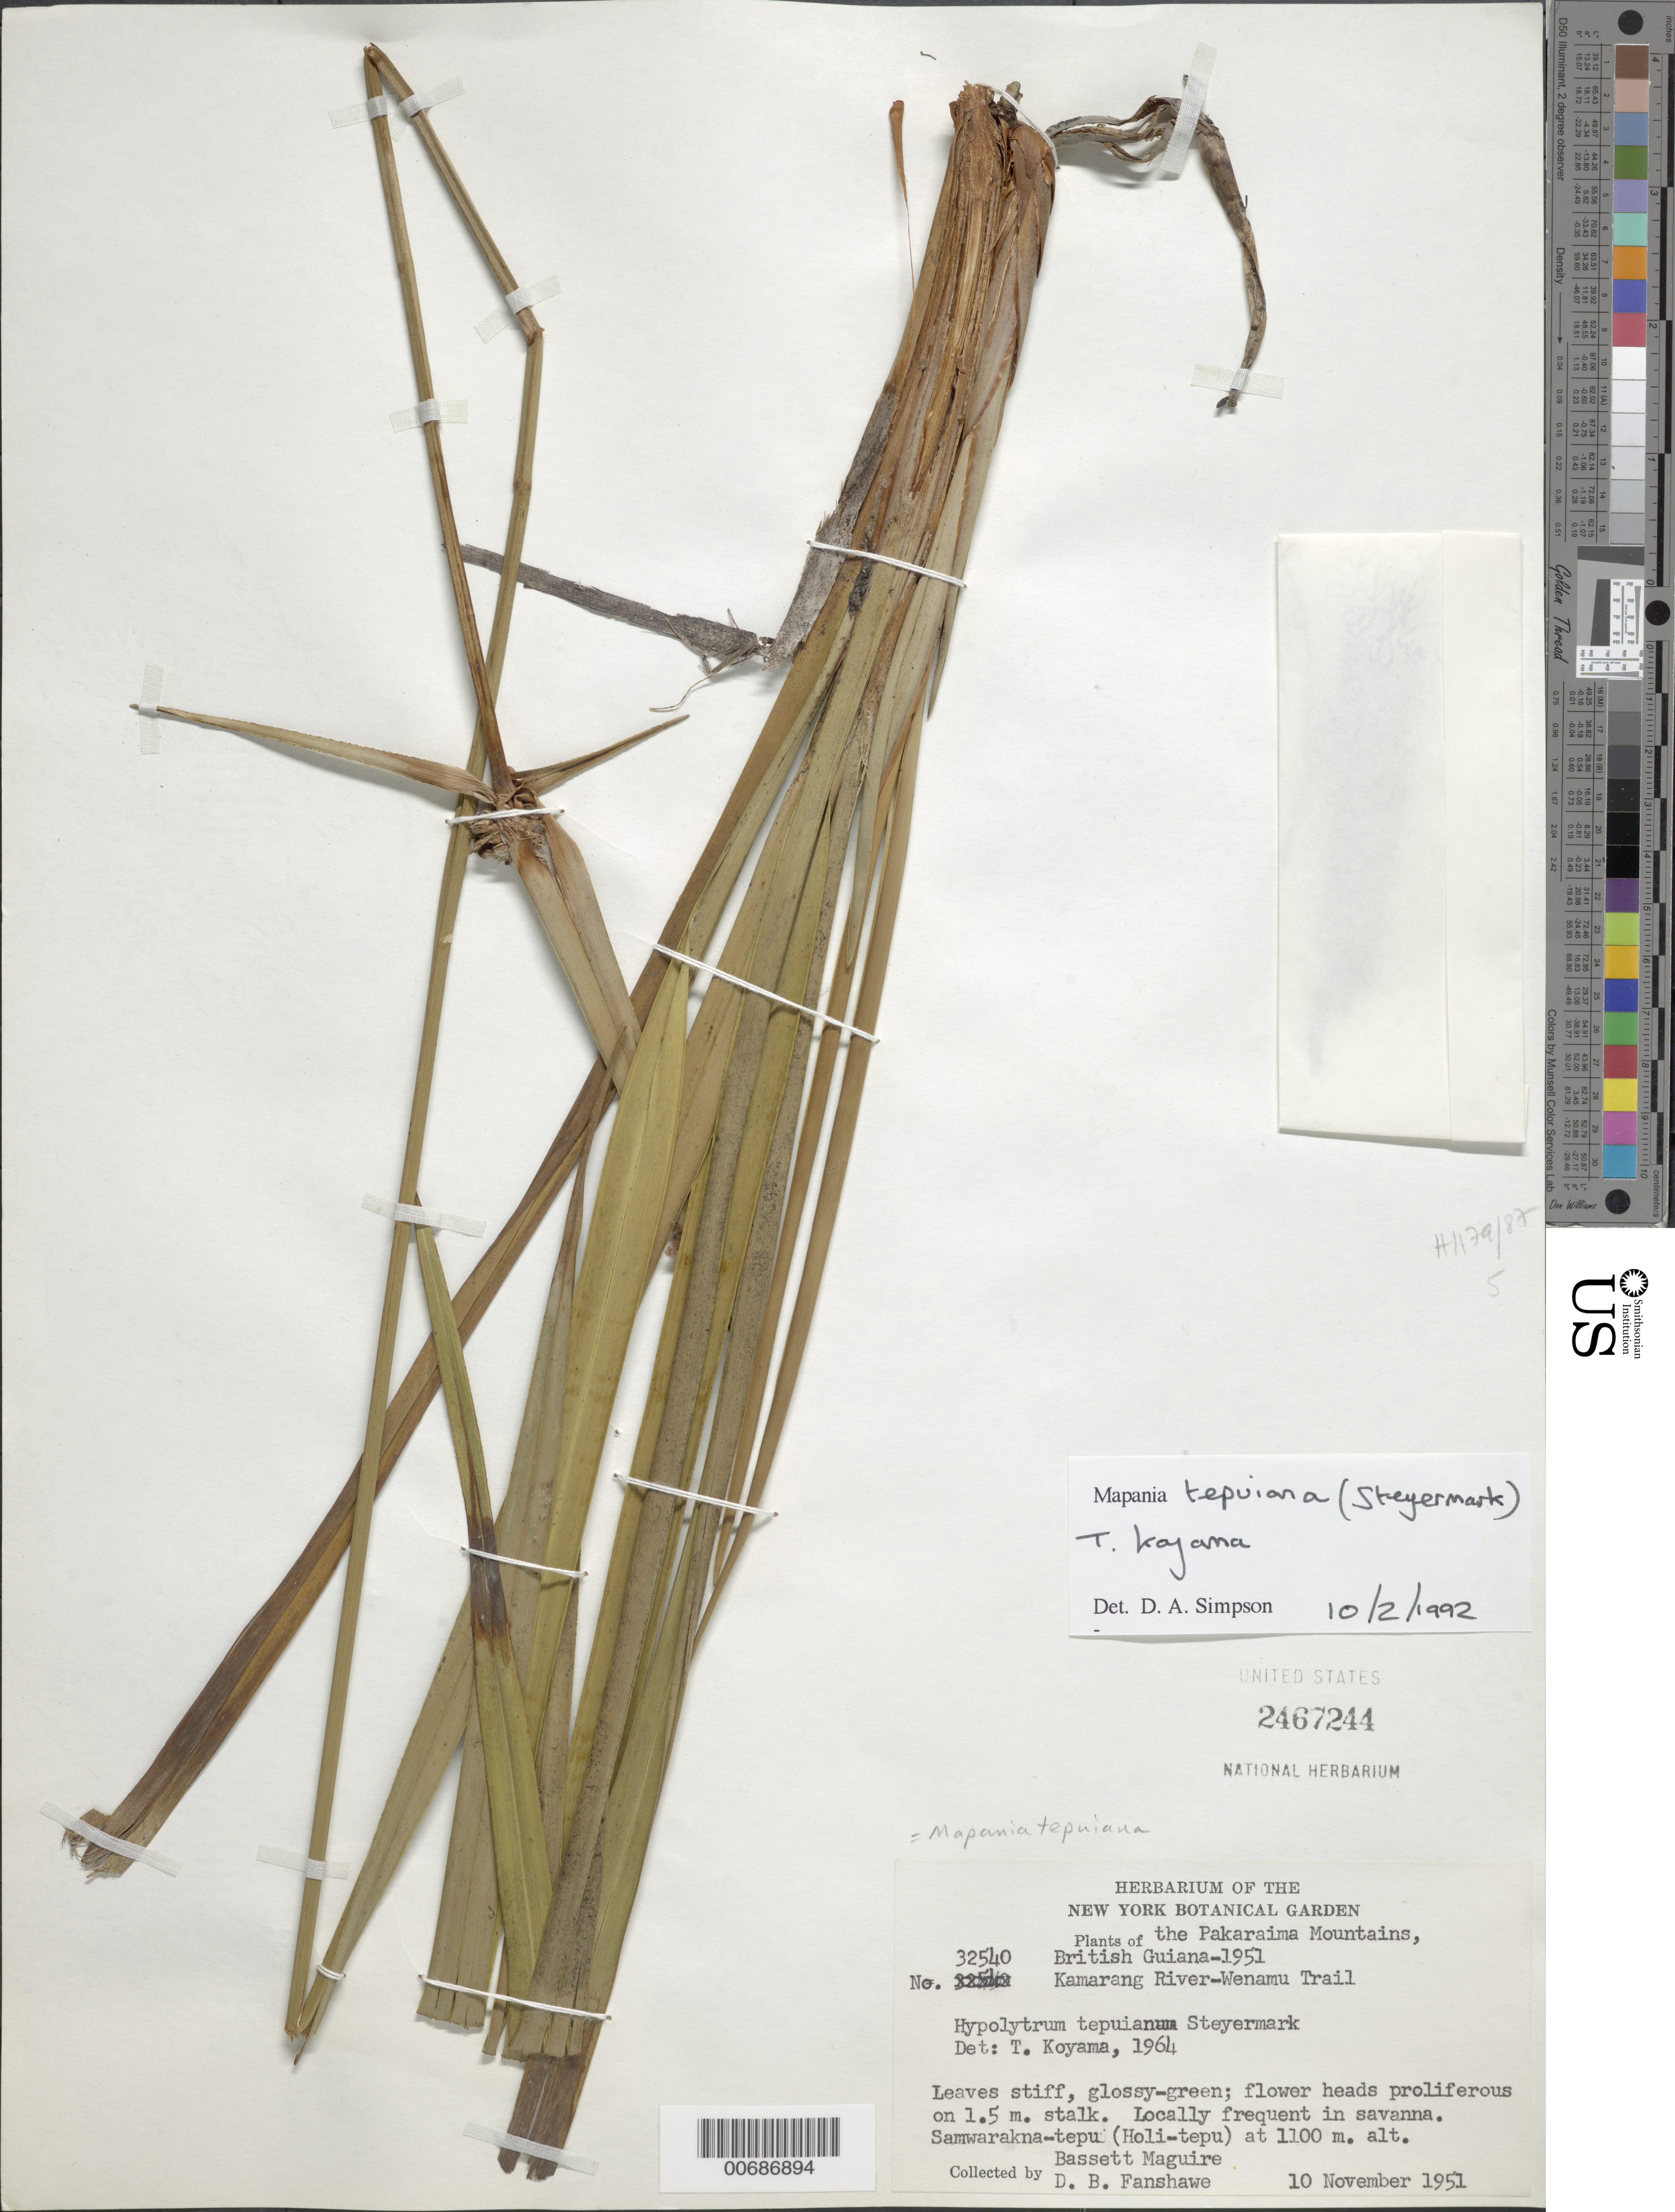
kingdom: Plantae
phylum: Tracheophyta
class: Liliopsida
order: Poales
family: Cyperaceae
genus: Mapania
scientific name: Mapania tepuiana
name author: (Steyerm.) T. Koyama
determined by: Simpson, D. A.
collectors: B. Maguire & D. B. Fanshawe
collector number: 32540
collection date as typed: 10-Nov-51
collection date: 1951-11-10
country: Guyana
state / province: Cuyuni-Mazaruni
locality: Samwarakna-tipu (Holi-tipu), Kamarang River - Wenamu Trail, Pakaraima Mts.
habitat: Savanna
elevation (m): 1100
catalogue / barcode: US 2467244